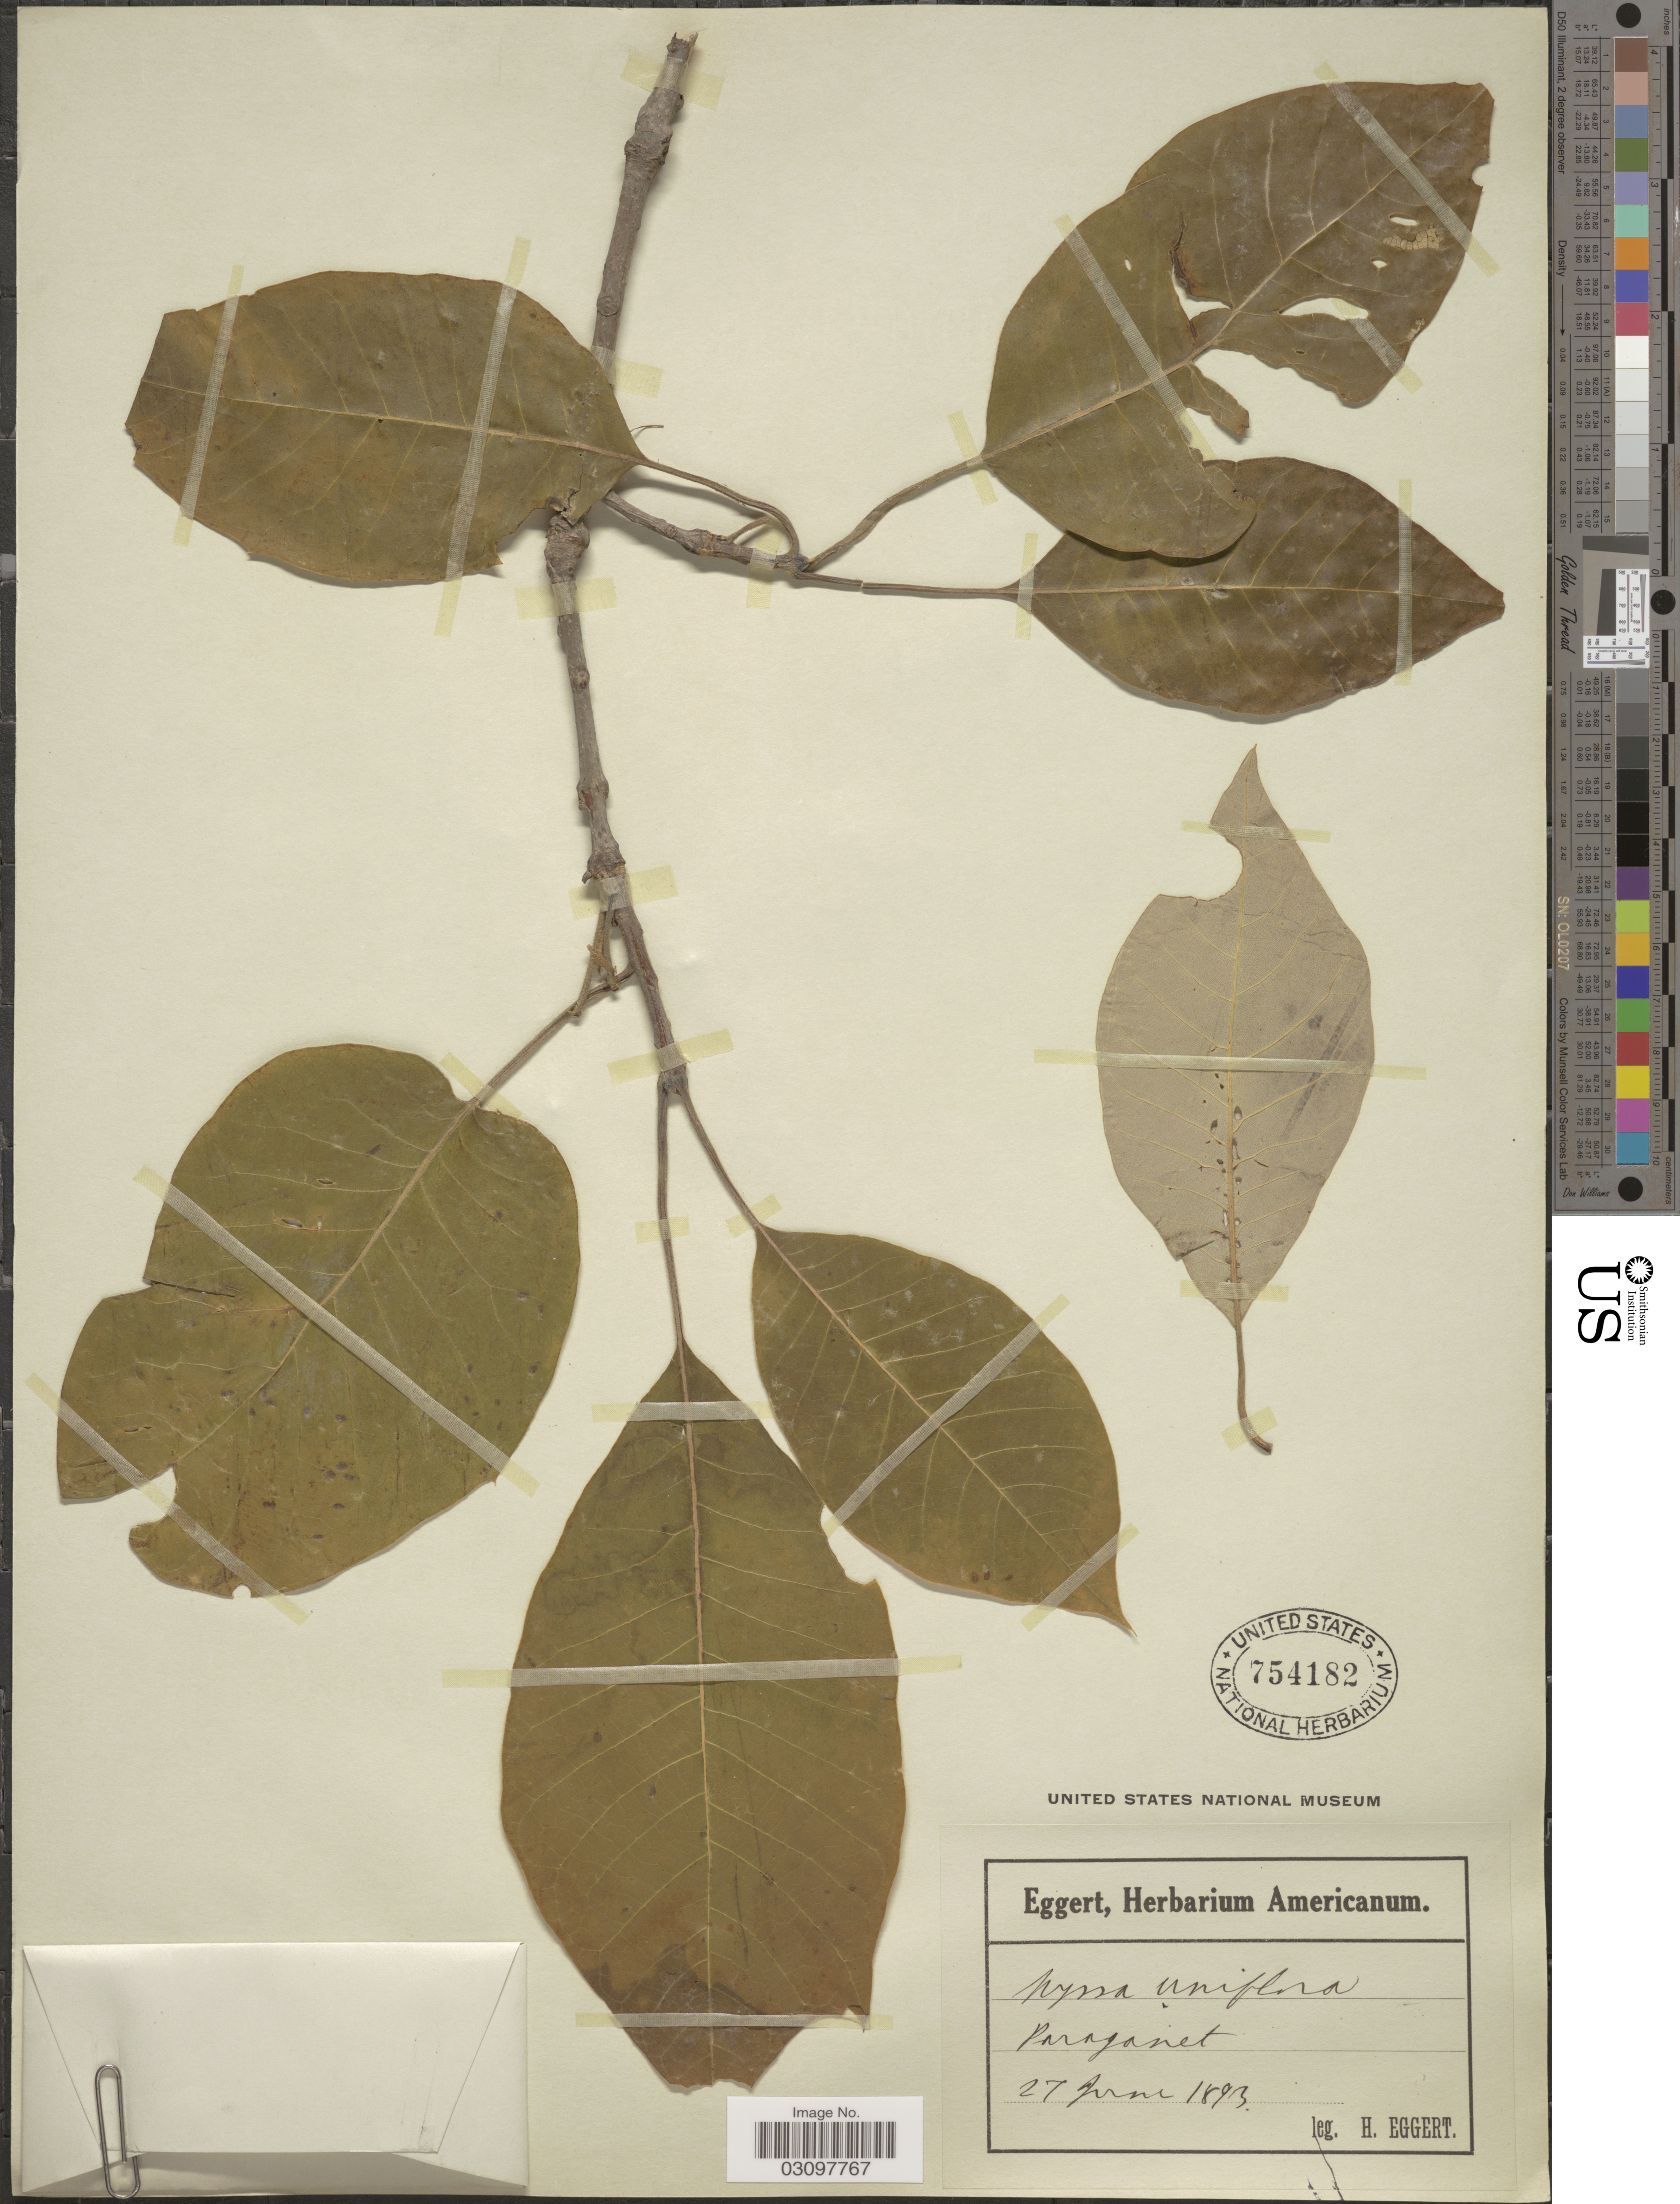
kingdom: Plantae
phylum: Tracheophyta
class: Magnoliopsida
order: Cornales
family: Nyssaceae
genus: Nyssa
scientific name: Nyssa aquatica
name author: L.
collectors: H. Eggert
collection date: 1893-06-27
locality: Paraganet [unsure placement]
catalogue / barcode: US 754182